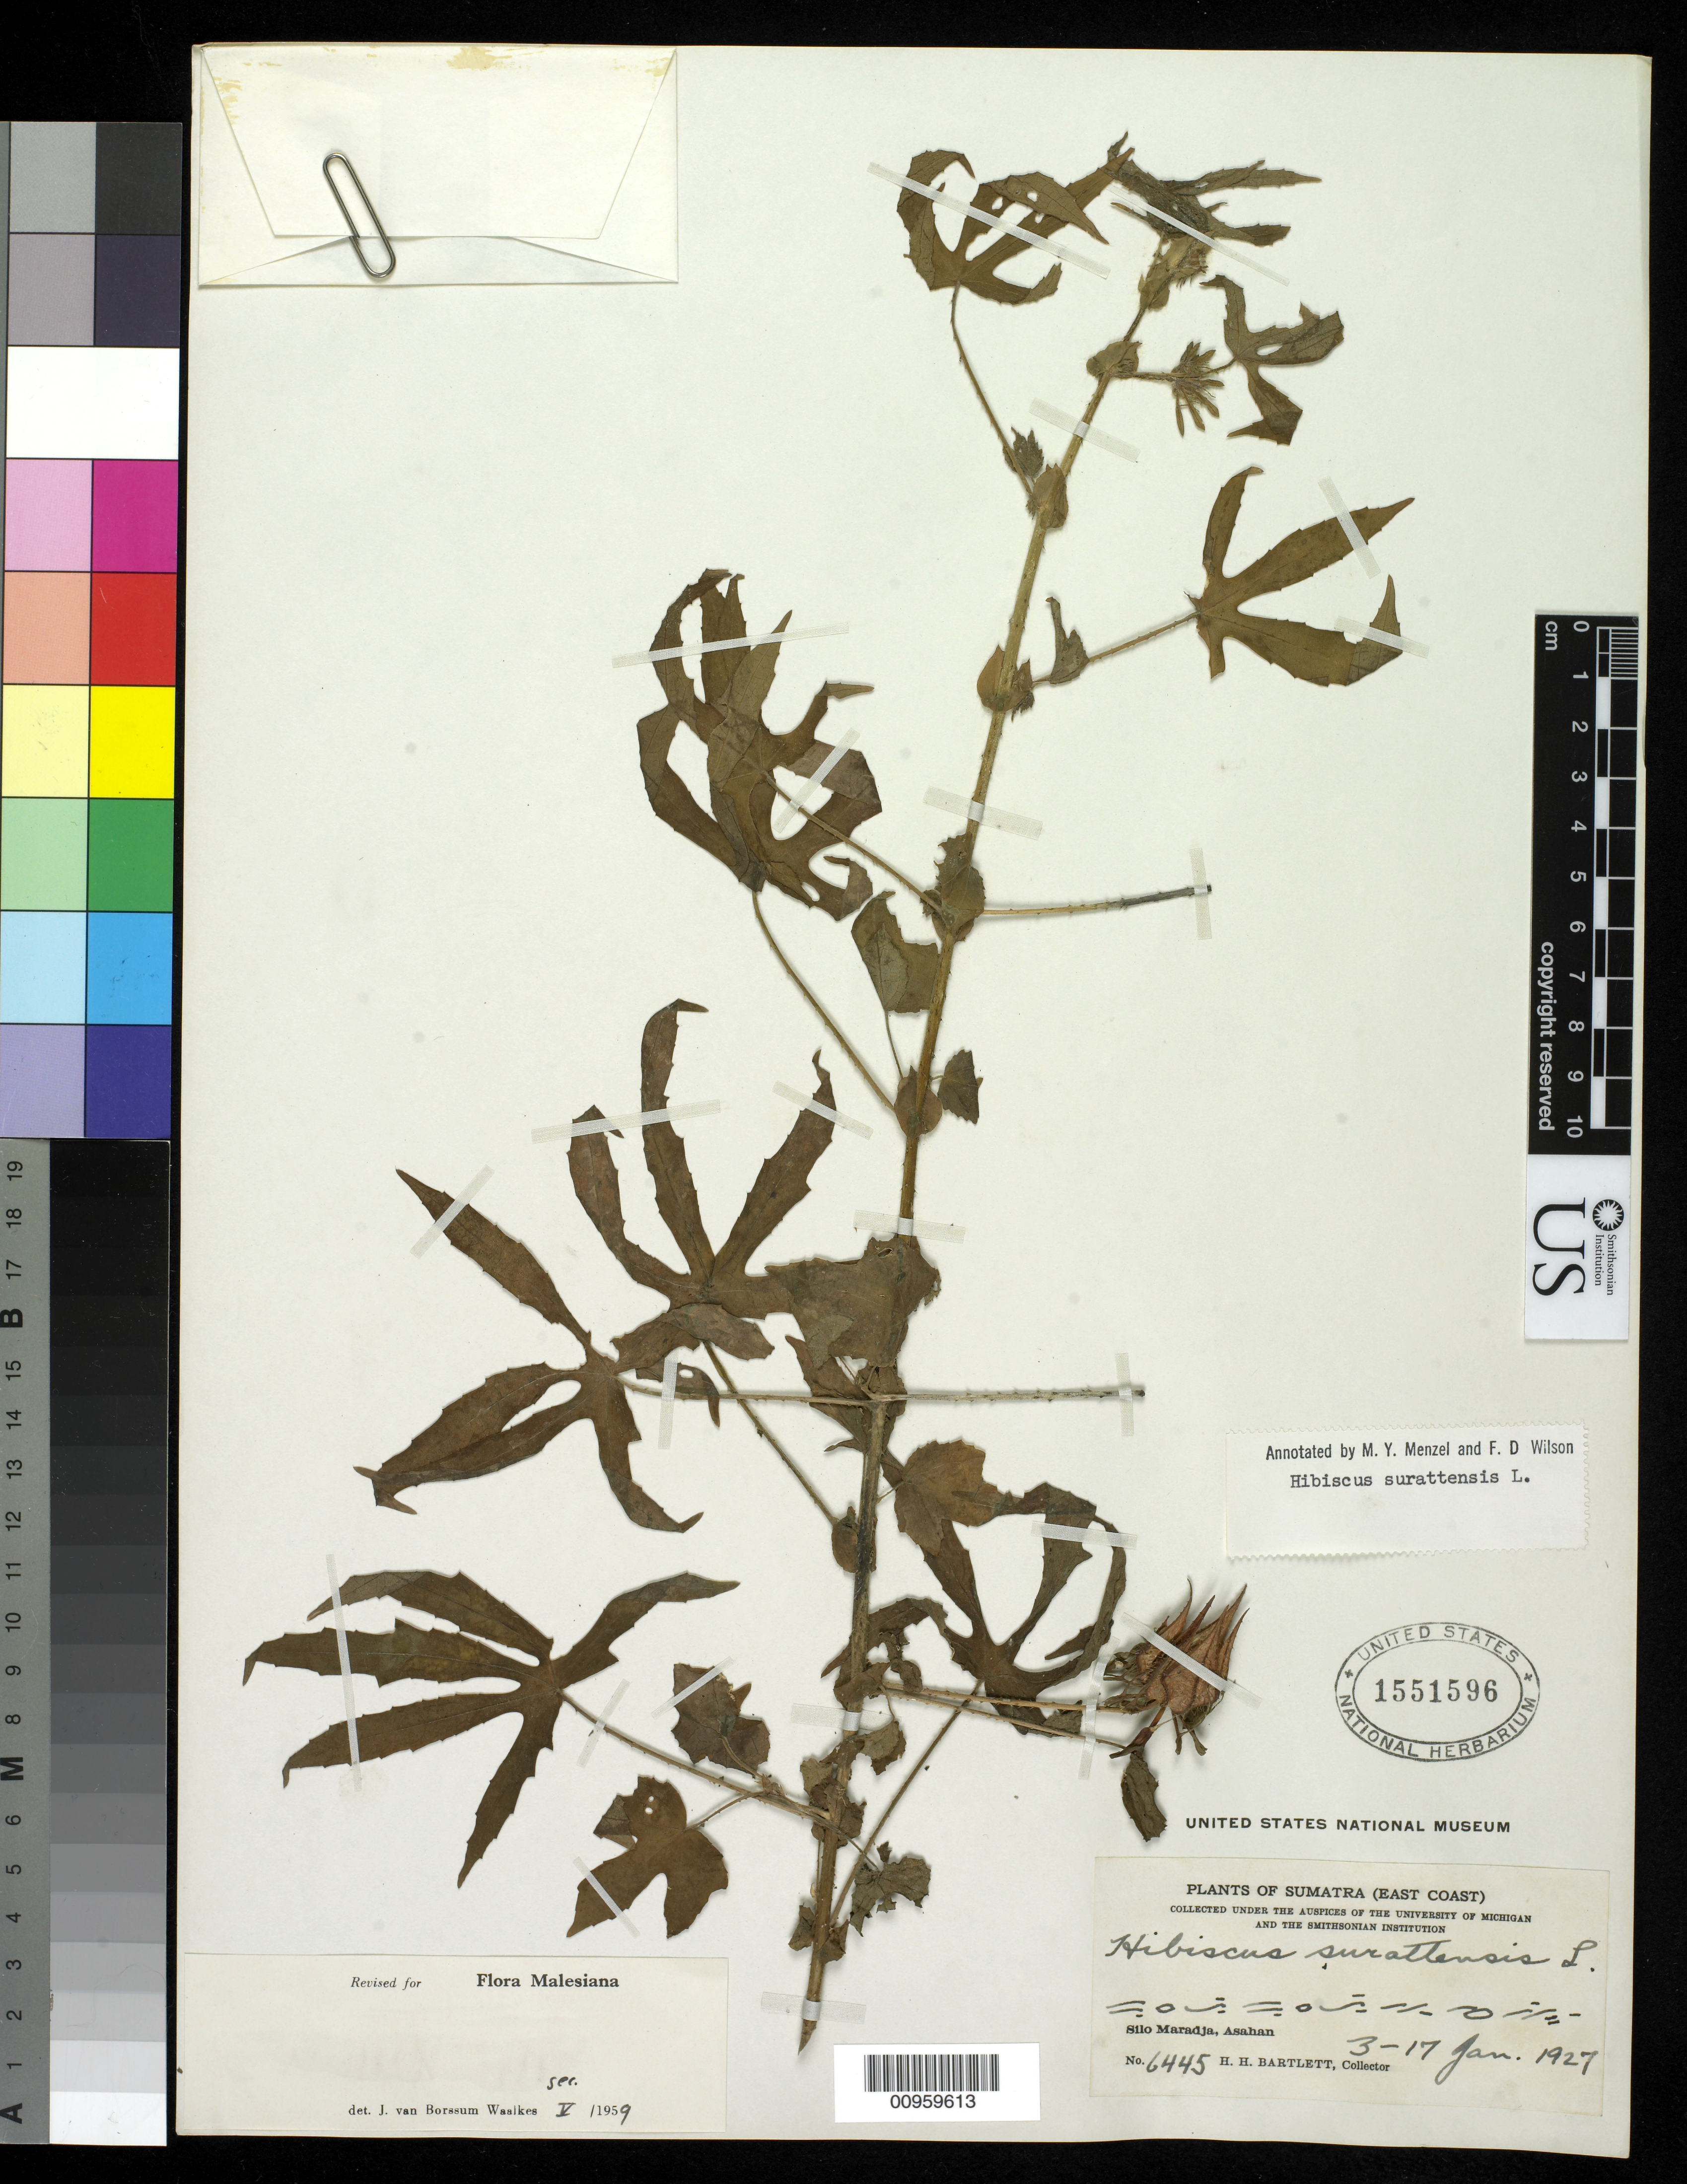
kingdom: Plantae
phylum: Tracheophyta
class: Magnoliopsida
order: Malvales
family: Malvaceae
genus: Sabdariffa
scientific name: Sabdariffa surattensis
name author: (L.) M.M. Hanes & R.L. Barrett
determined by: Dorr, Laurence J., Curator (BOT), Smithsonian Institution - National Museum of Natural History (UNITED STATES)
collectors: H. H. Bartlett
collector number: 6445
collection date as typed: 03 Jan 1927 to 17 Jan 1927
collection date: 1927-01-03/1927-01-17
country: Indonesia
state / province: Sumatra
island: Sumatra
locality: East Coast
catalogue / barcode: US 1551596